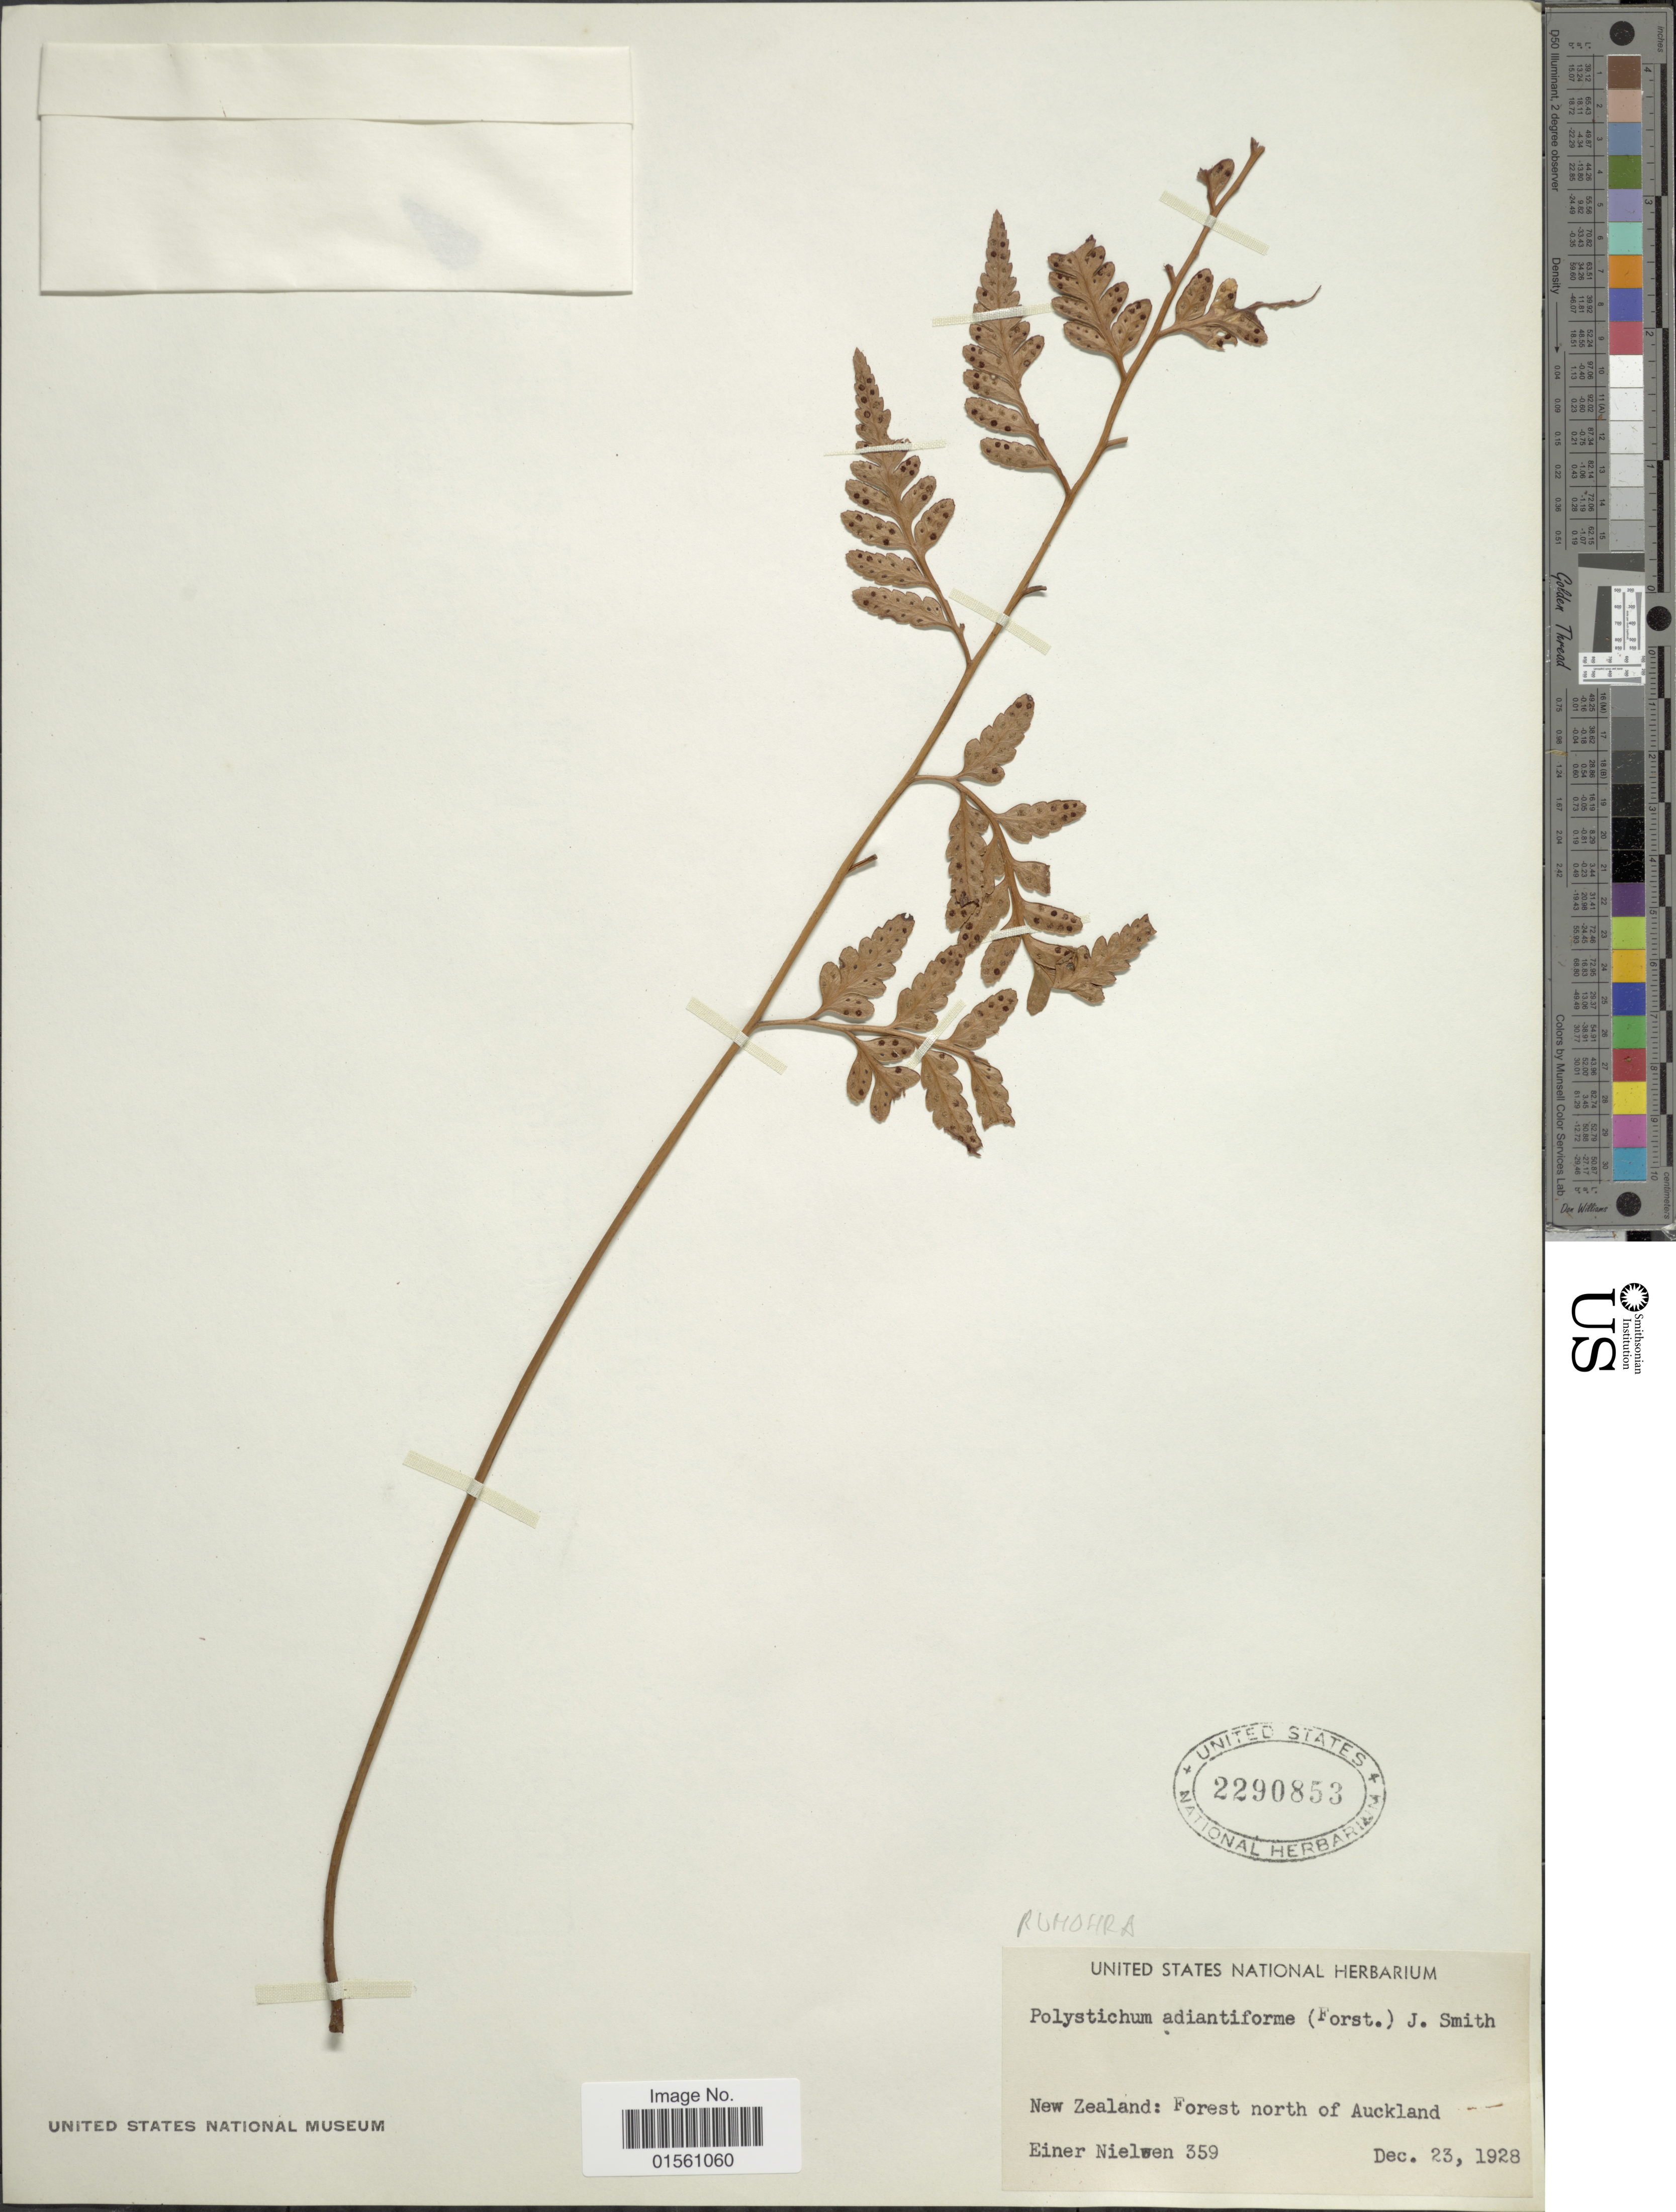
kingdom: Plantae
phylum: Tracheophyta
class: Polypodiopsida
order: Polypodiales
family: Dryopteridaceae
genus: Rumohra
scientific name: Rumohra adiantiformis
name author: (G. Forst.) Ching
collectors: E. Nielsen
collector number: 359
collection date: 1928-12-23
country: New Zealand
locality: New Zealand: forest north of Auckland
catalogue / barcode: US 2290853